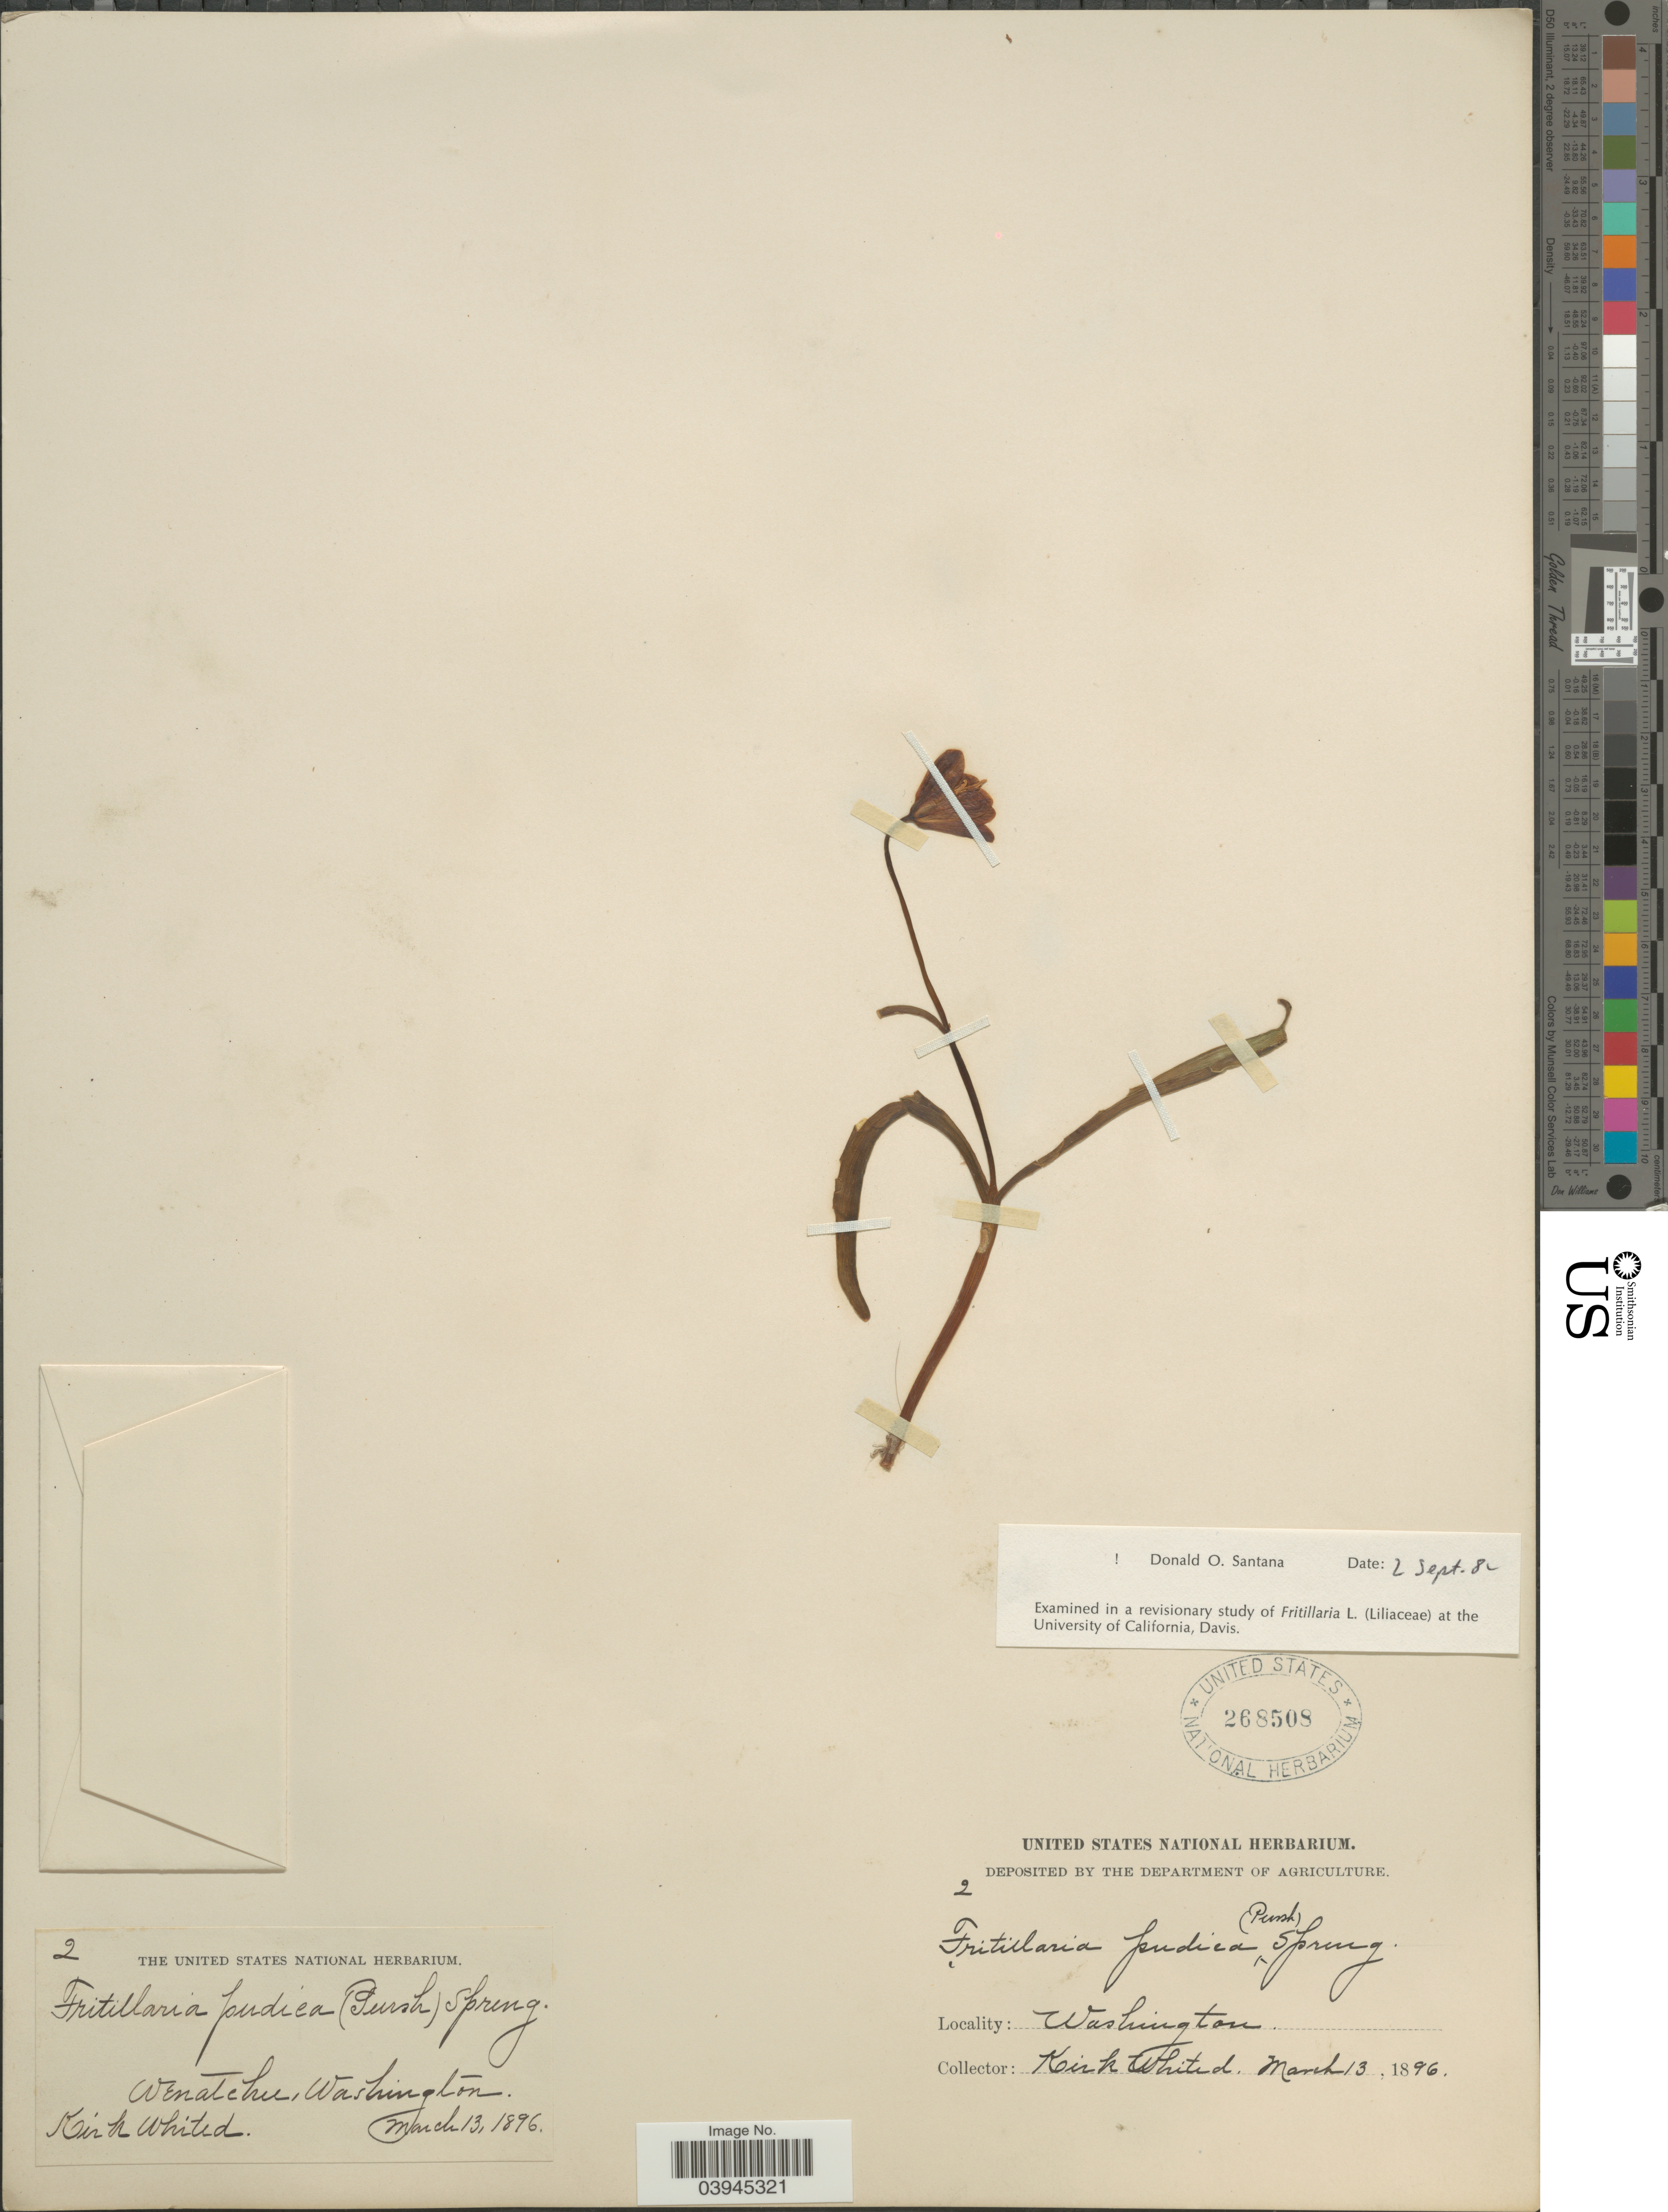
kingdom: Plantae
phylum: Tracheophyta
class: Liliopsida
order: Liliales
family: Liliaceae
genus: Fritillaria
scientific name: Fritillaria pudica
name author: (Pursh) Spreng.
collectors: K. Whited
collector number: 2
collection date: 1896-03-13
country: United States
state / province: Washington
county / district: Chelan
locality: Wenatchee.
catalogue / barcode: US 268508